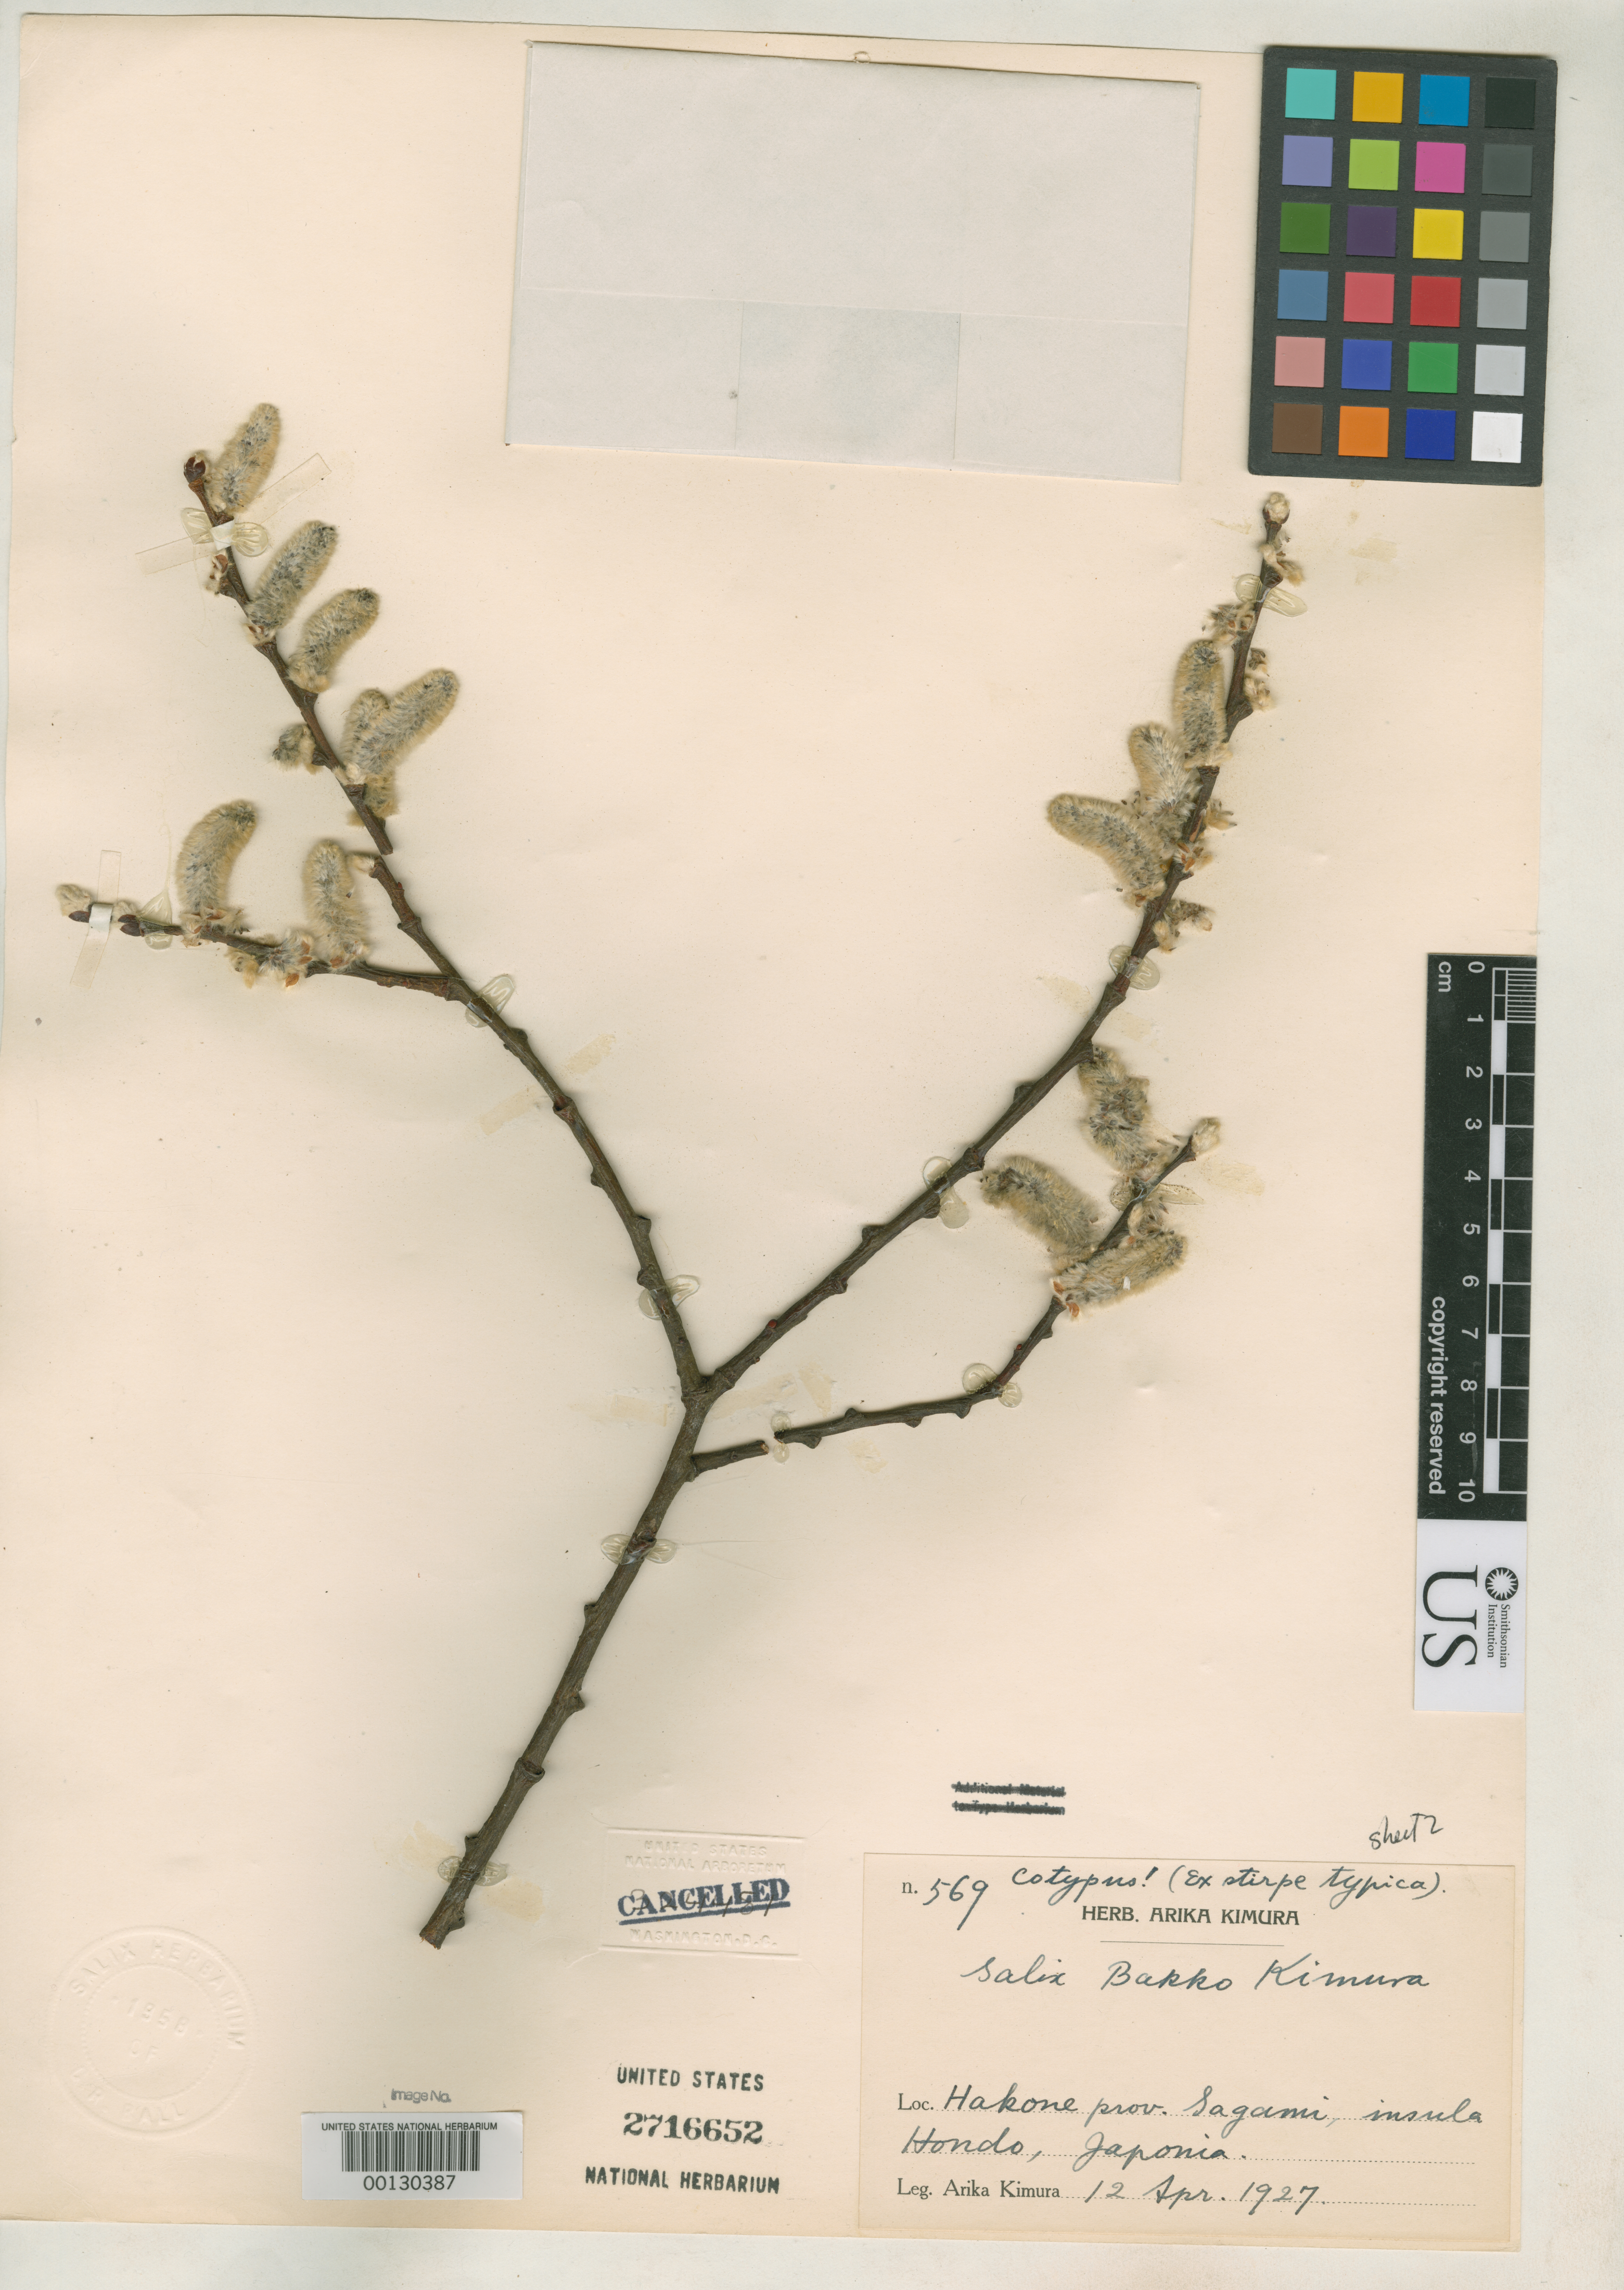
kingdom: Plantae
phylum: Tracheophyta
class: Magnoliopsida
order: Malpighiales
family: Salicaceae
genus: Salix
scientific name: Salix bakko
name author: Kimura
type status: Isotype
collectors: A. Kimura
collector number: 571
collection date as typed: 12 Apr 1927 and 16 Aug 1928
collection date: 1927-04-12,1928-08-16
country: Japan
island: Honshu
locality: Hakone.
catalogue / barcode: US 2716652